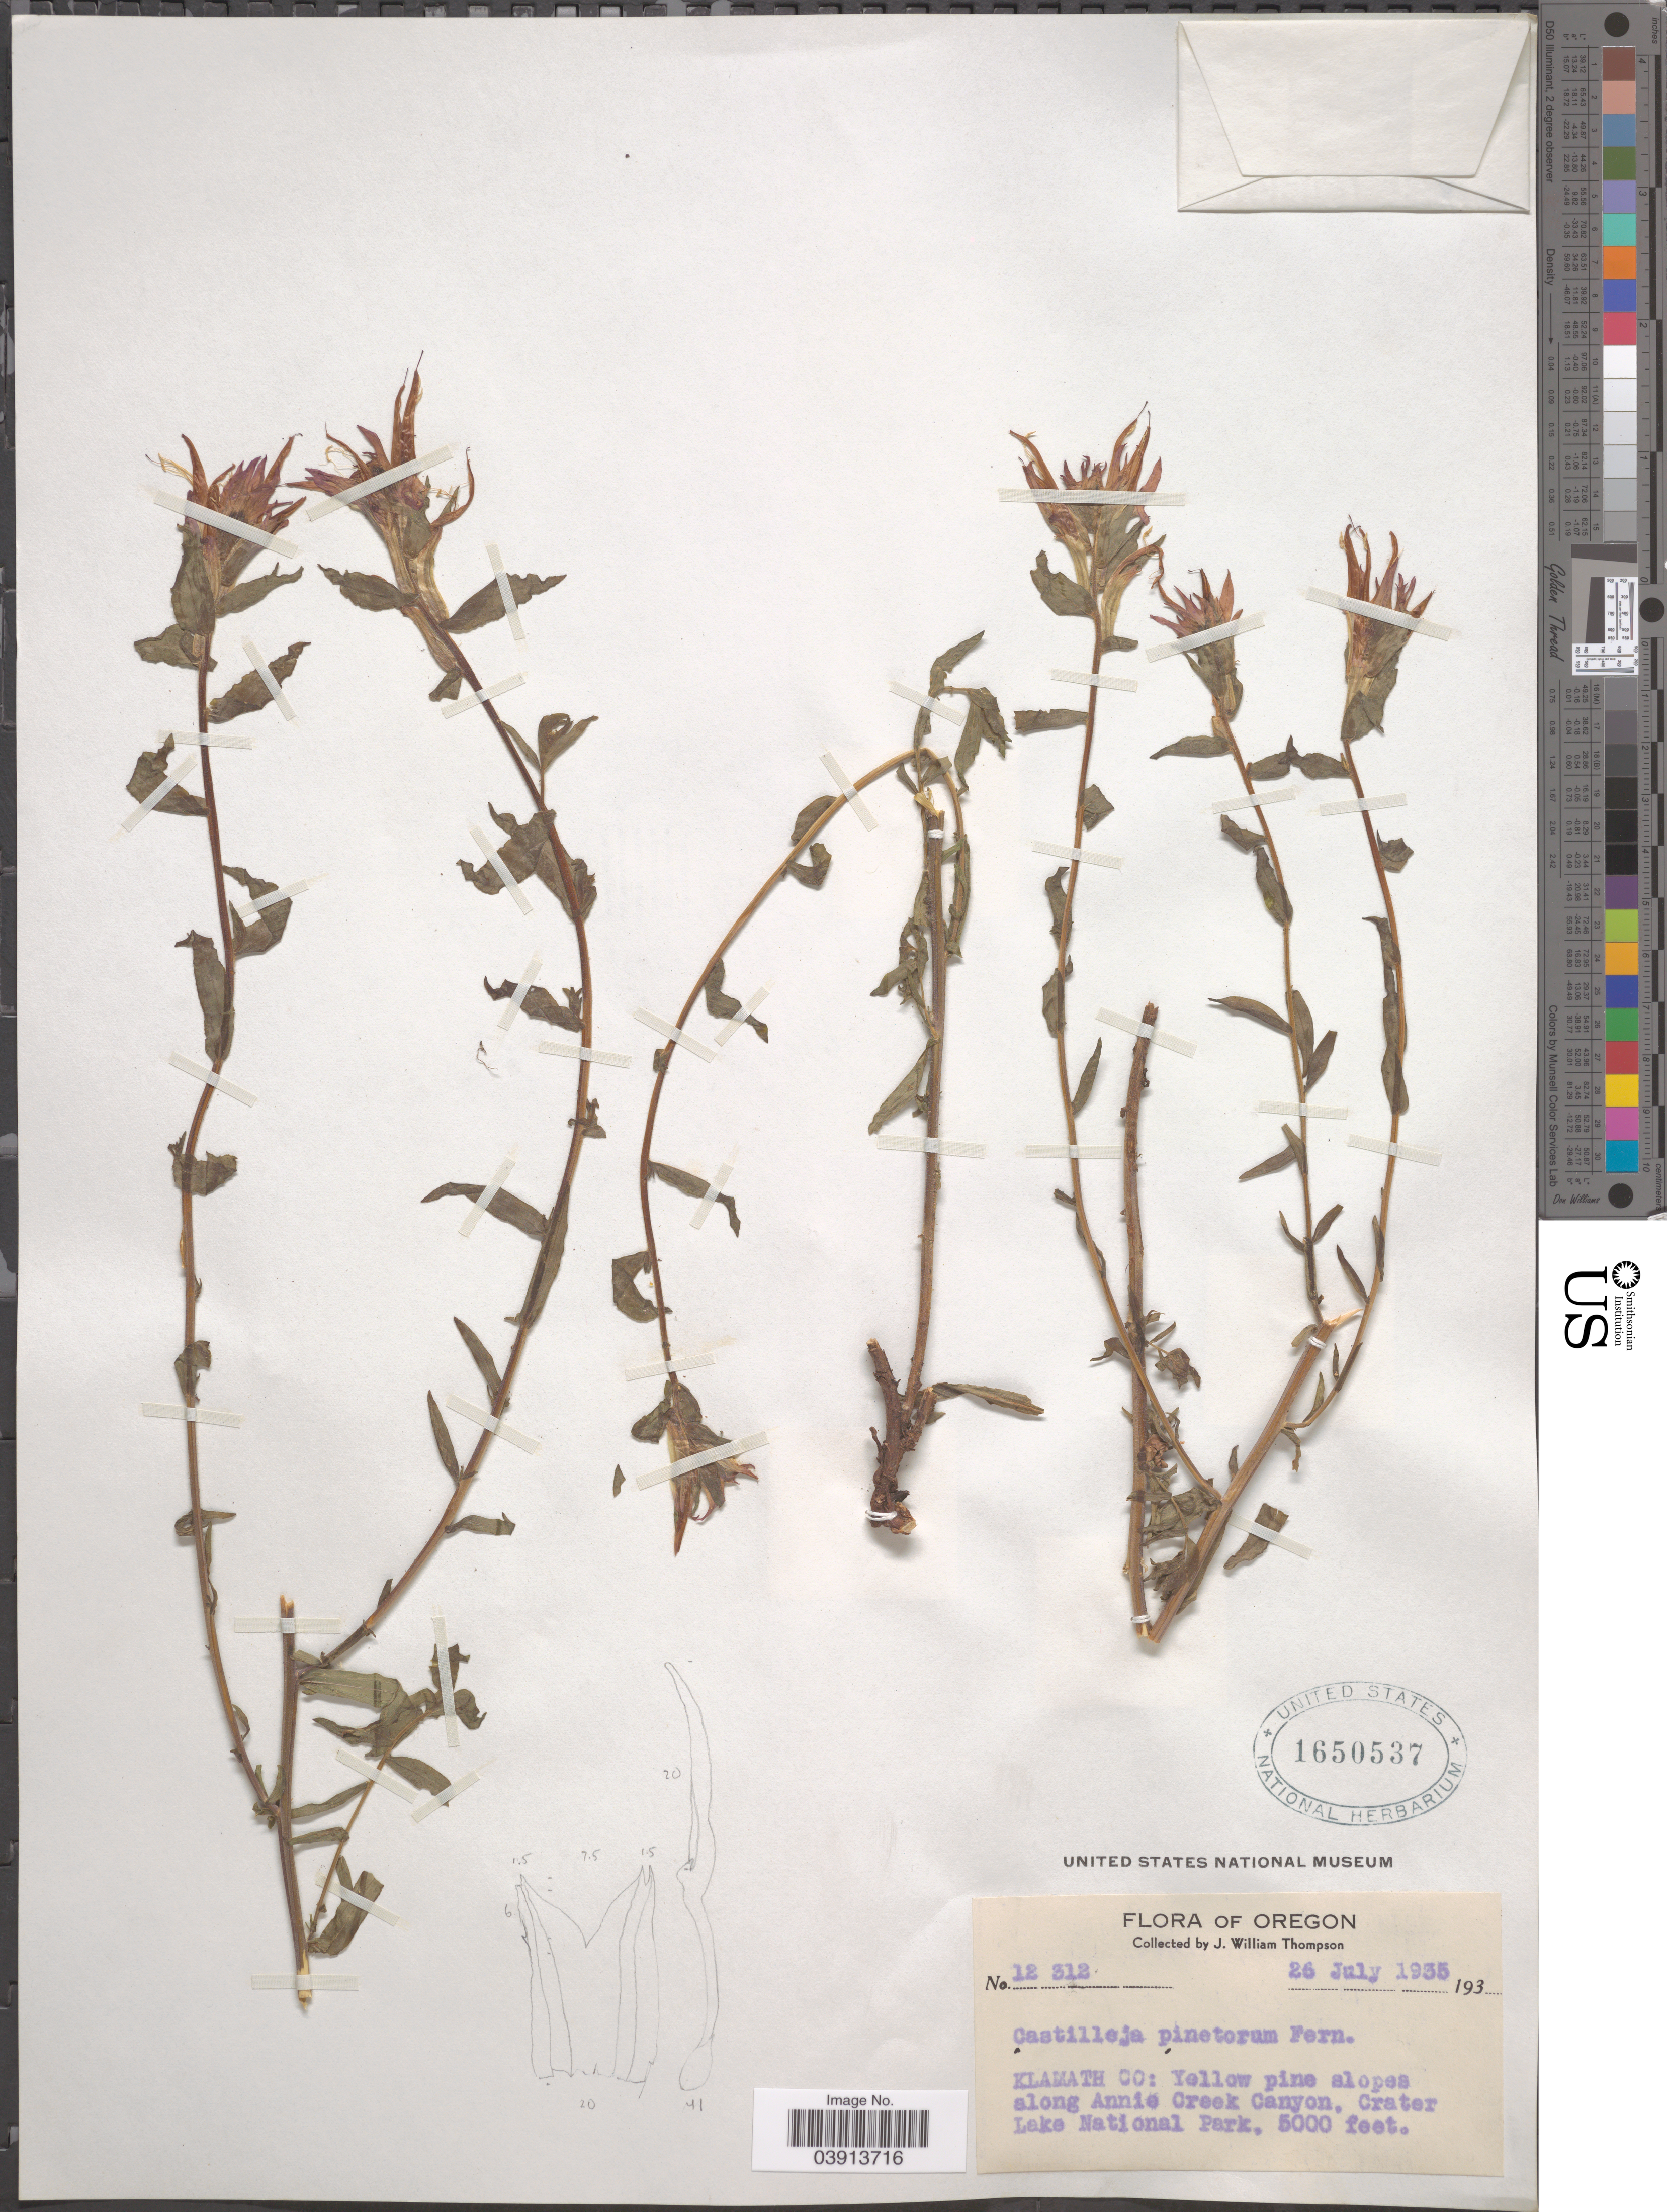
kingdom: Plantae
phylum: Tracheophyta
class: Magnoliopsida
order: Lamiales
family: Orobanchaceae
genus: Castilleja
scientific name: Castilleja pinetorum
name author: Fernald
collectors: J. W. Thompson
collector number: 12312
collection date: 1935-07-26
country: United States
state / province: Oregon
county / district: Klamath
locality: Klamath Co: Yellow pine slopes along Annie Creek Canyon. Crater Lake National Park.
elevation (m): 1524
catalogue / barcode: US 1650537